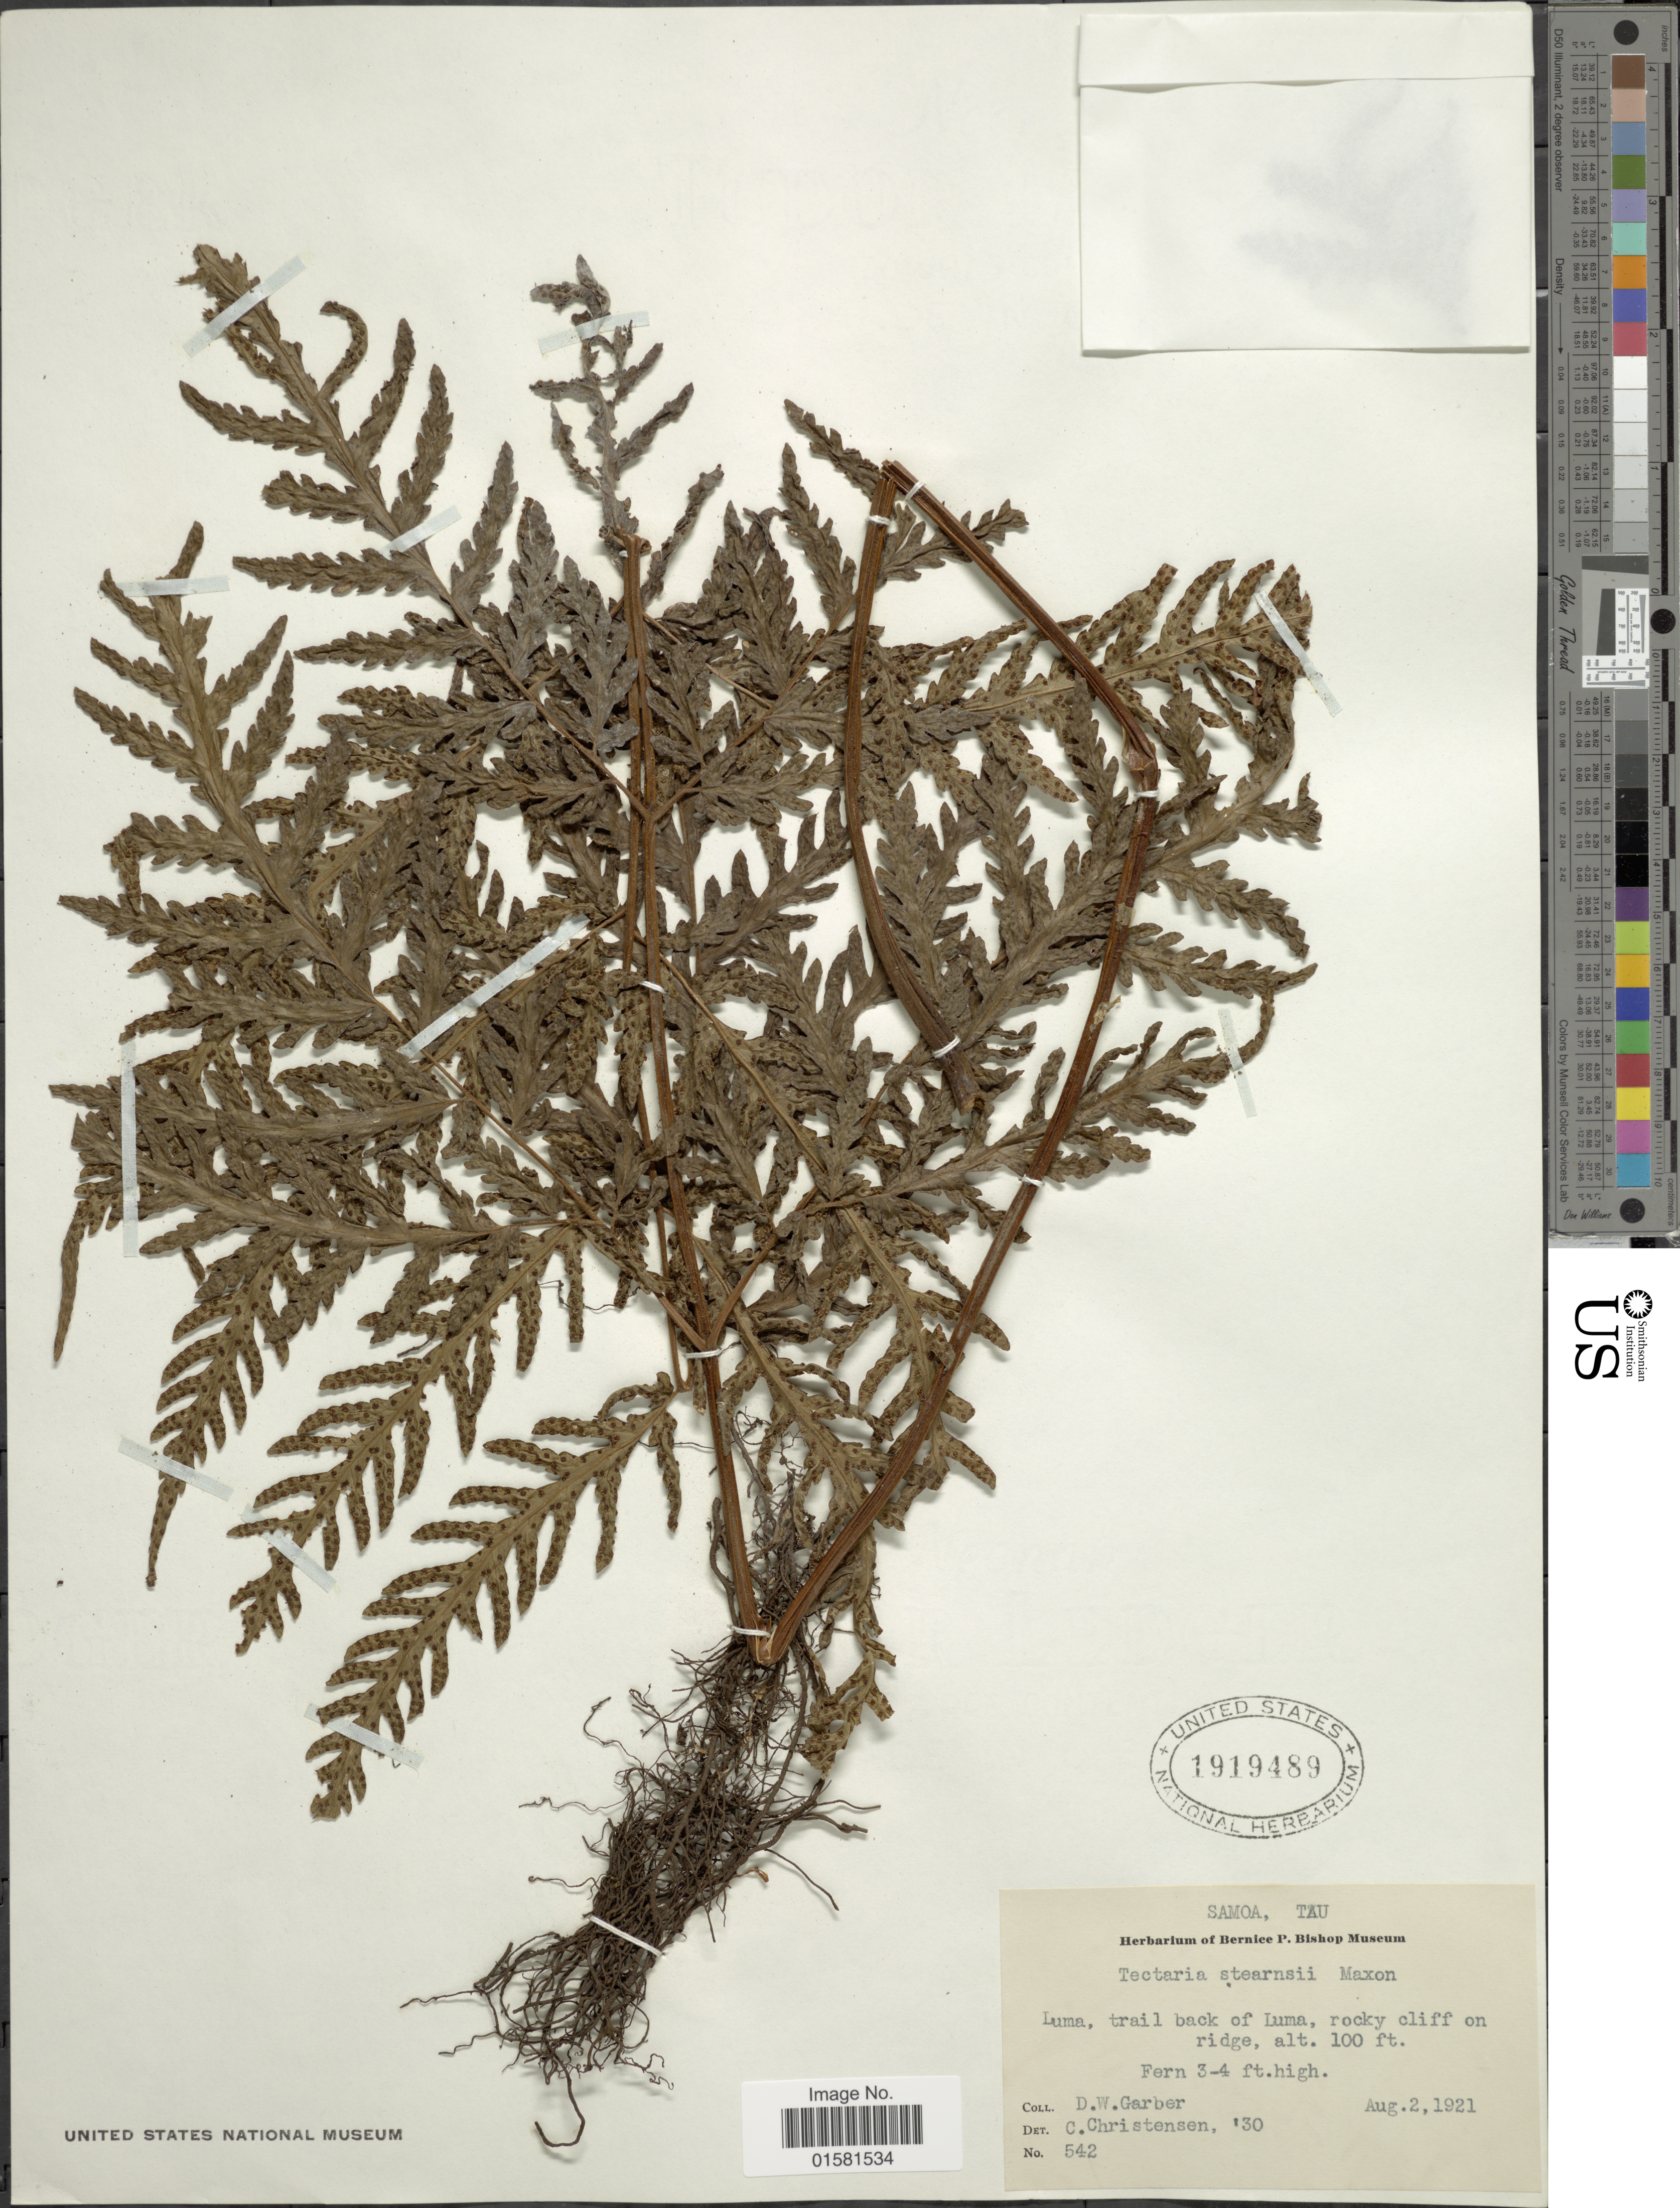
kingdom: Plantae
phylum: Tracheophyta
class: Polypodiopsida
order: Polypodiales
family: Tectariaceae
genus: Tectaria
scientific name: Tectaria stearnsii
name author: Maxon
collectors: D. W. Garber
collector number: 542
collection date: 1921-08-02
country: American Samoa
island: Tau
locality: Samoa, Tau, Luma, trail back of Luma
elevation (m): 30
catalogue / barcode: US 1919489